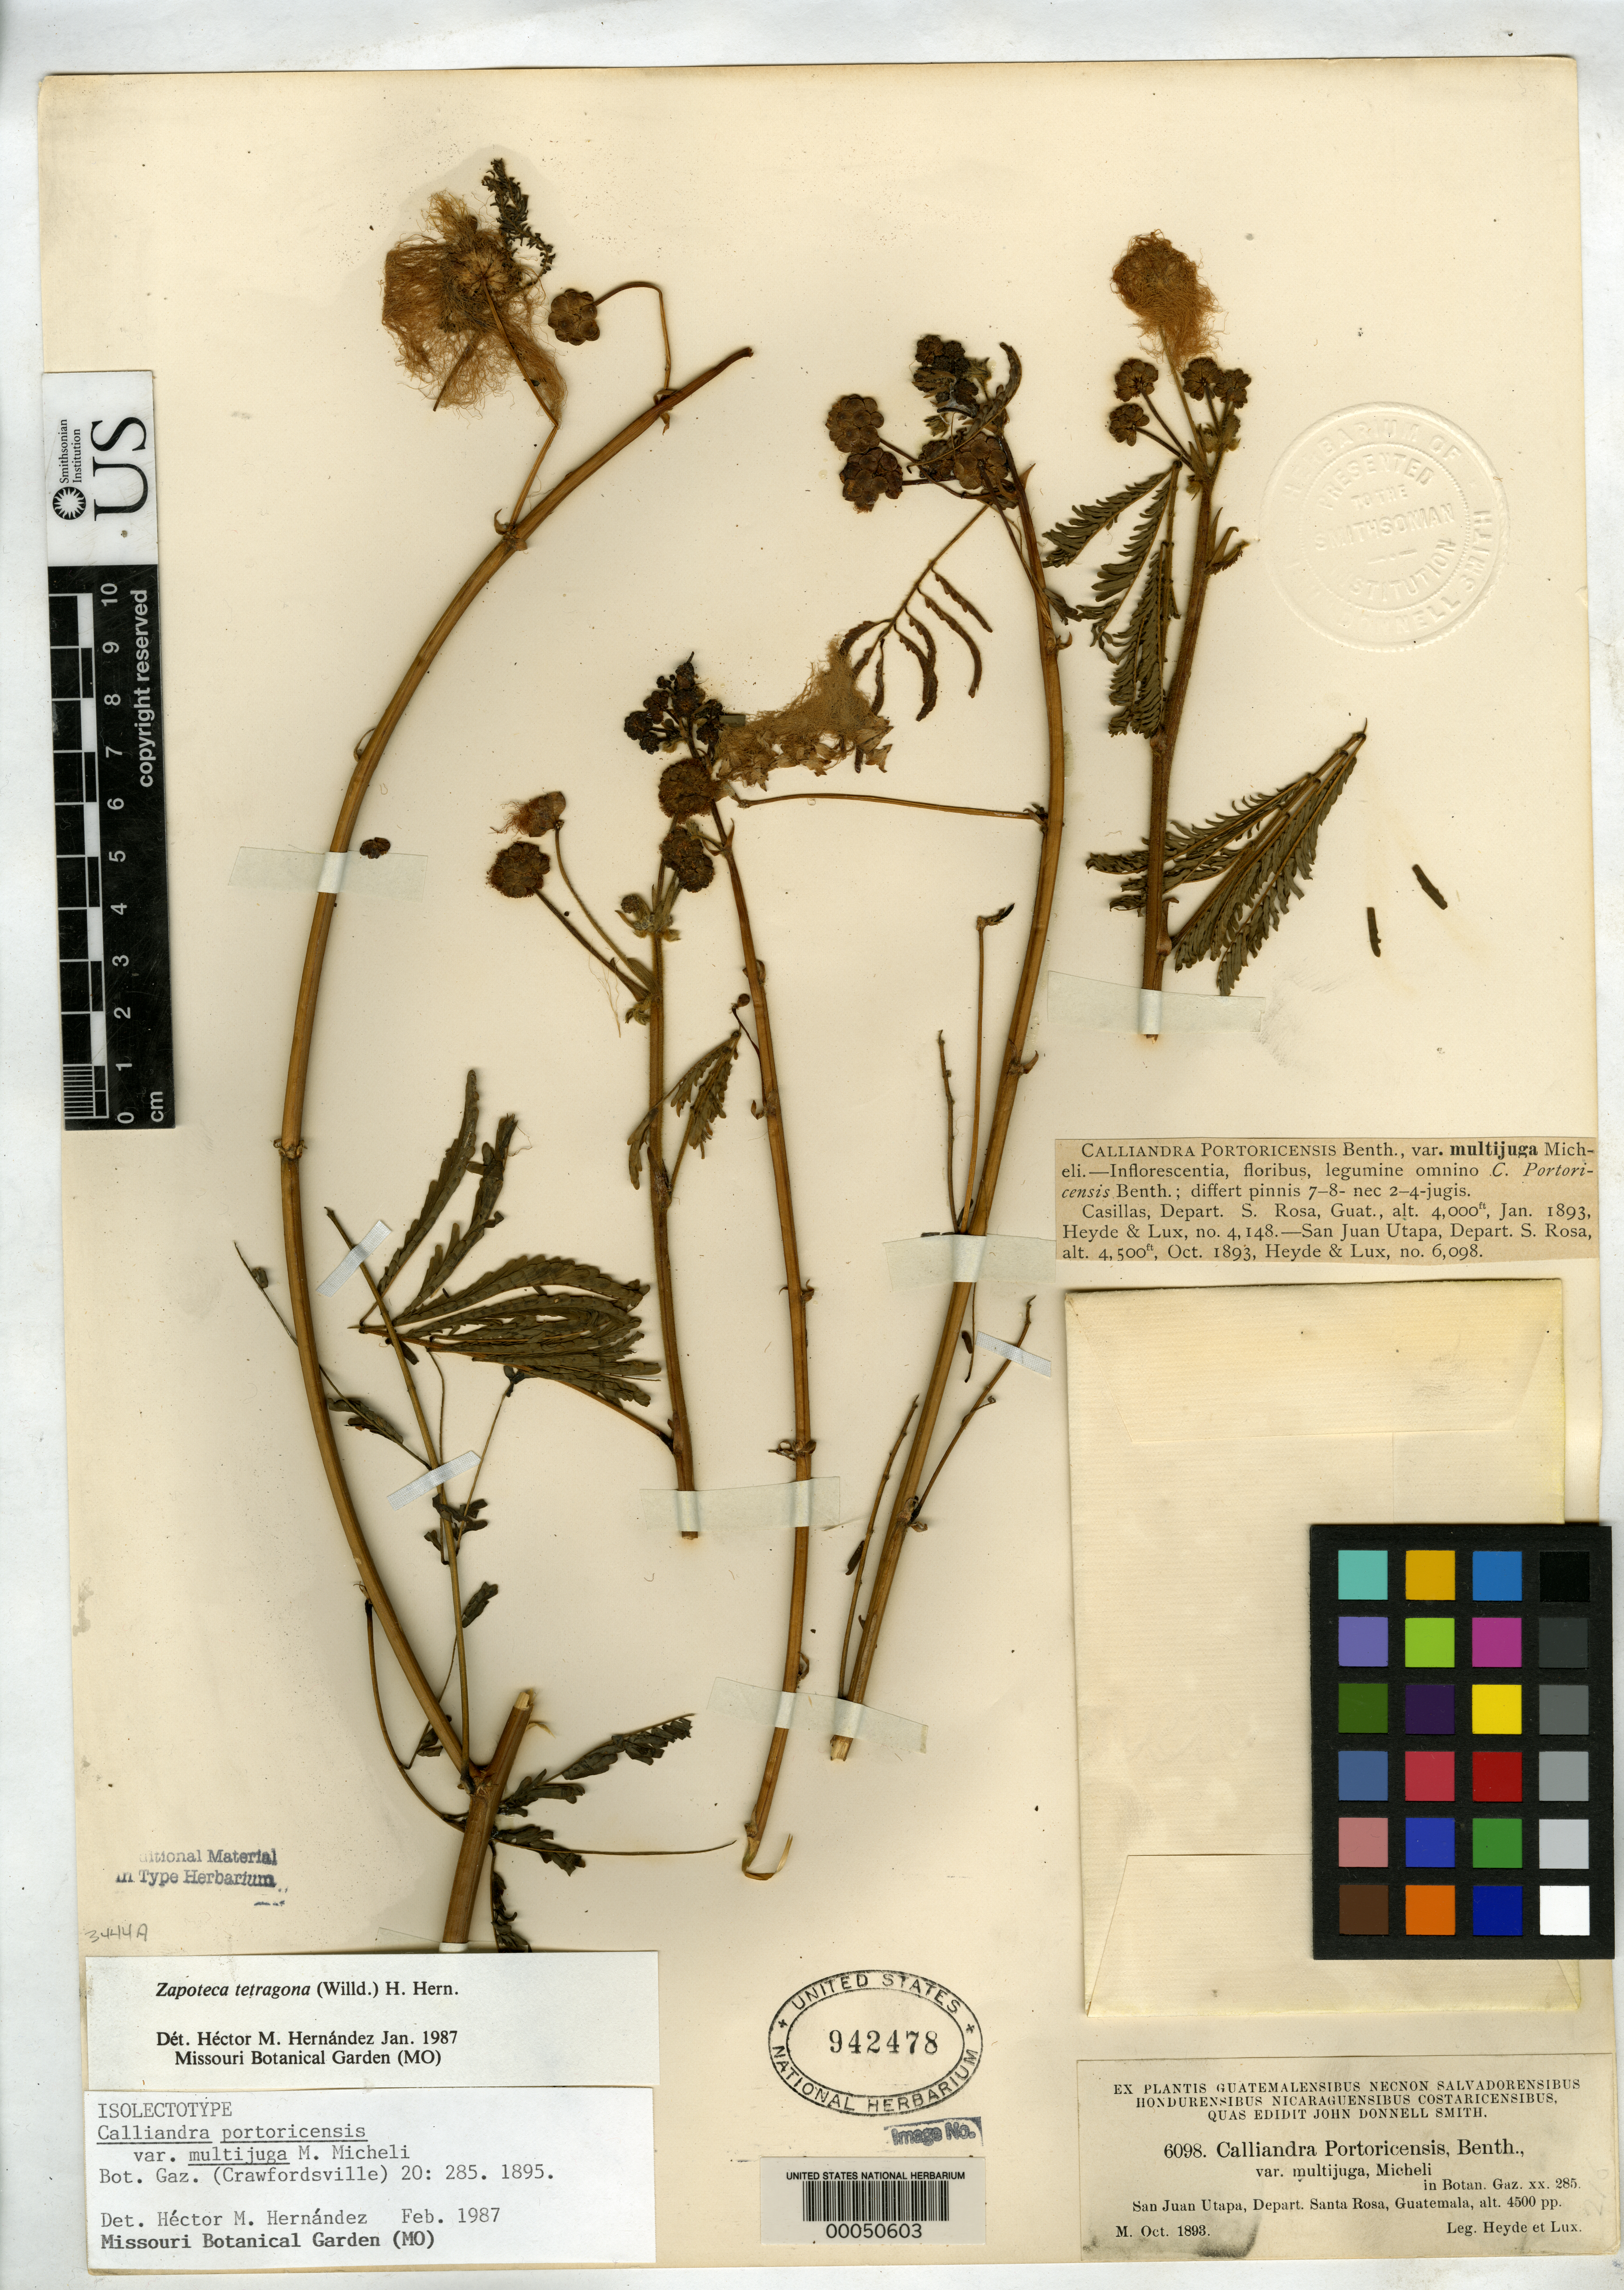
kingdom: Plantae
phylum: Tracheophyta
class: Magnoliopsida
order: Fabales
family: Fabaceae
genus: Calliandra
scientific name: Calliandra portoricensis var. multijuga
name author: Micheli ex Donn. Sm.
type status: Isolectotype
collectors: E. T. Heyde & E. Lux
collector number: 6098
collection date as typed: Oct 1893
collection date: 1893-10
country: Guatemala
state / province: Santa Rosa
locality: San Juan Utapa.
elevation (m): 4500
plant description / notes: Specimen ex John Donnell Smith herbarium.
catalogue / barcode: US 942478